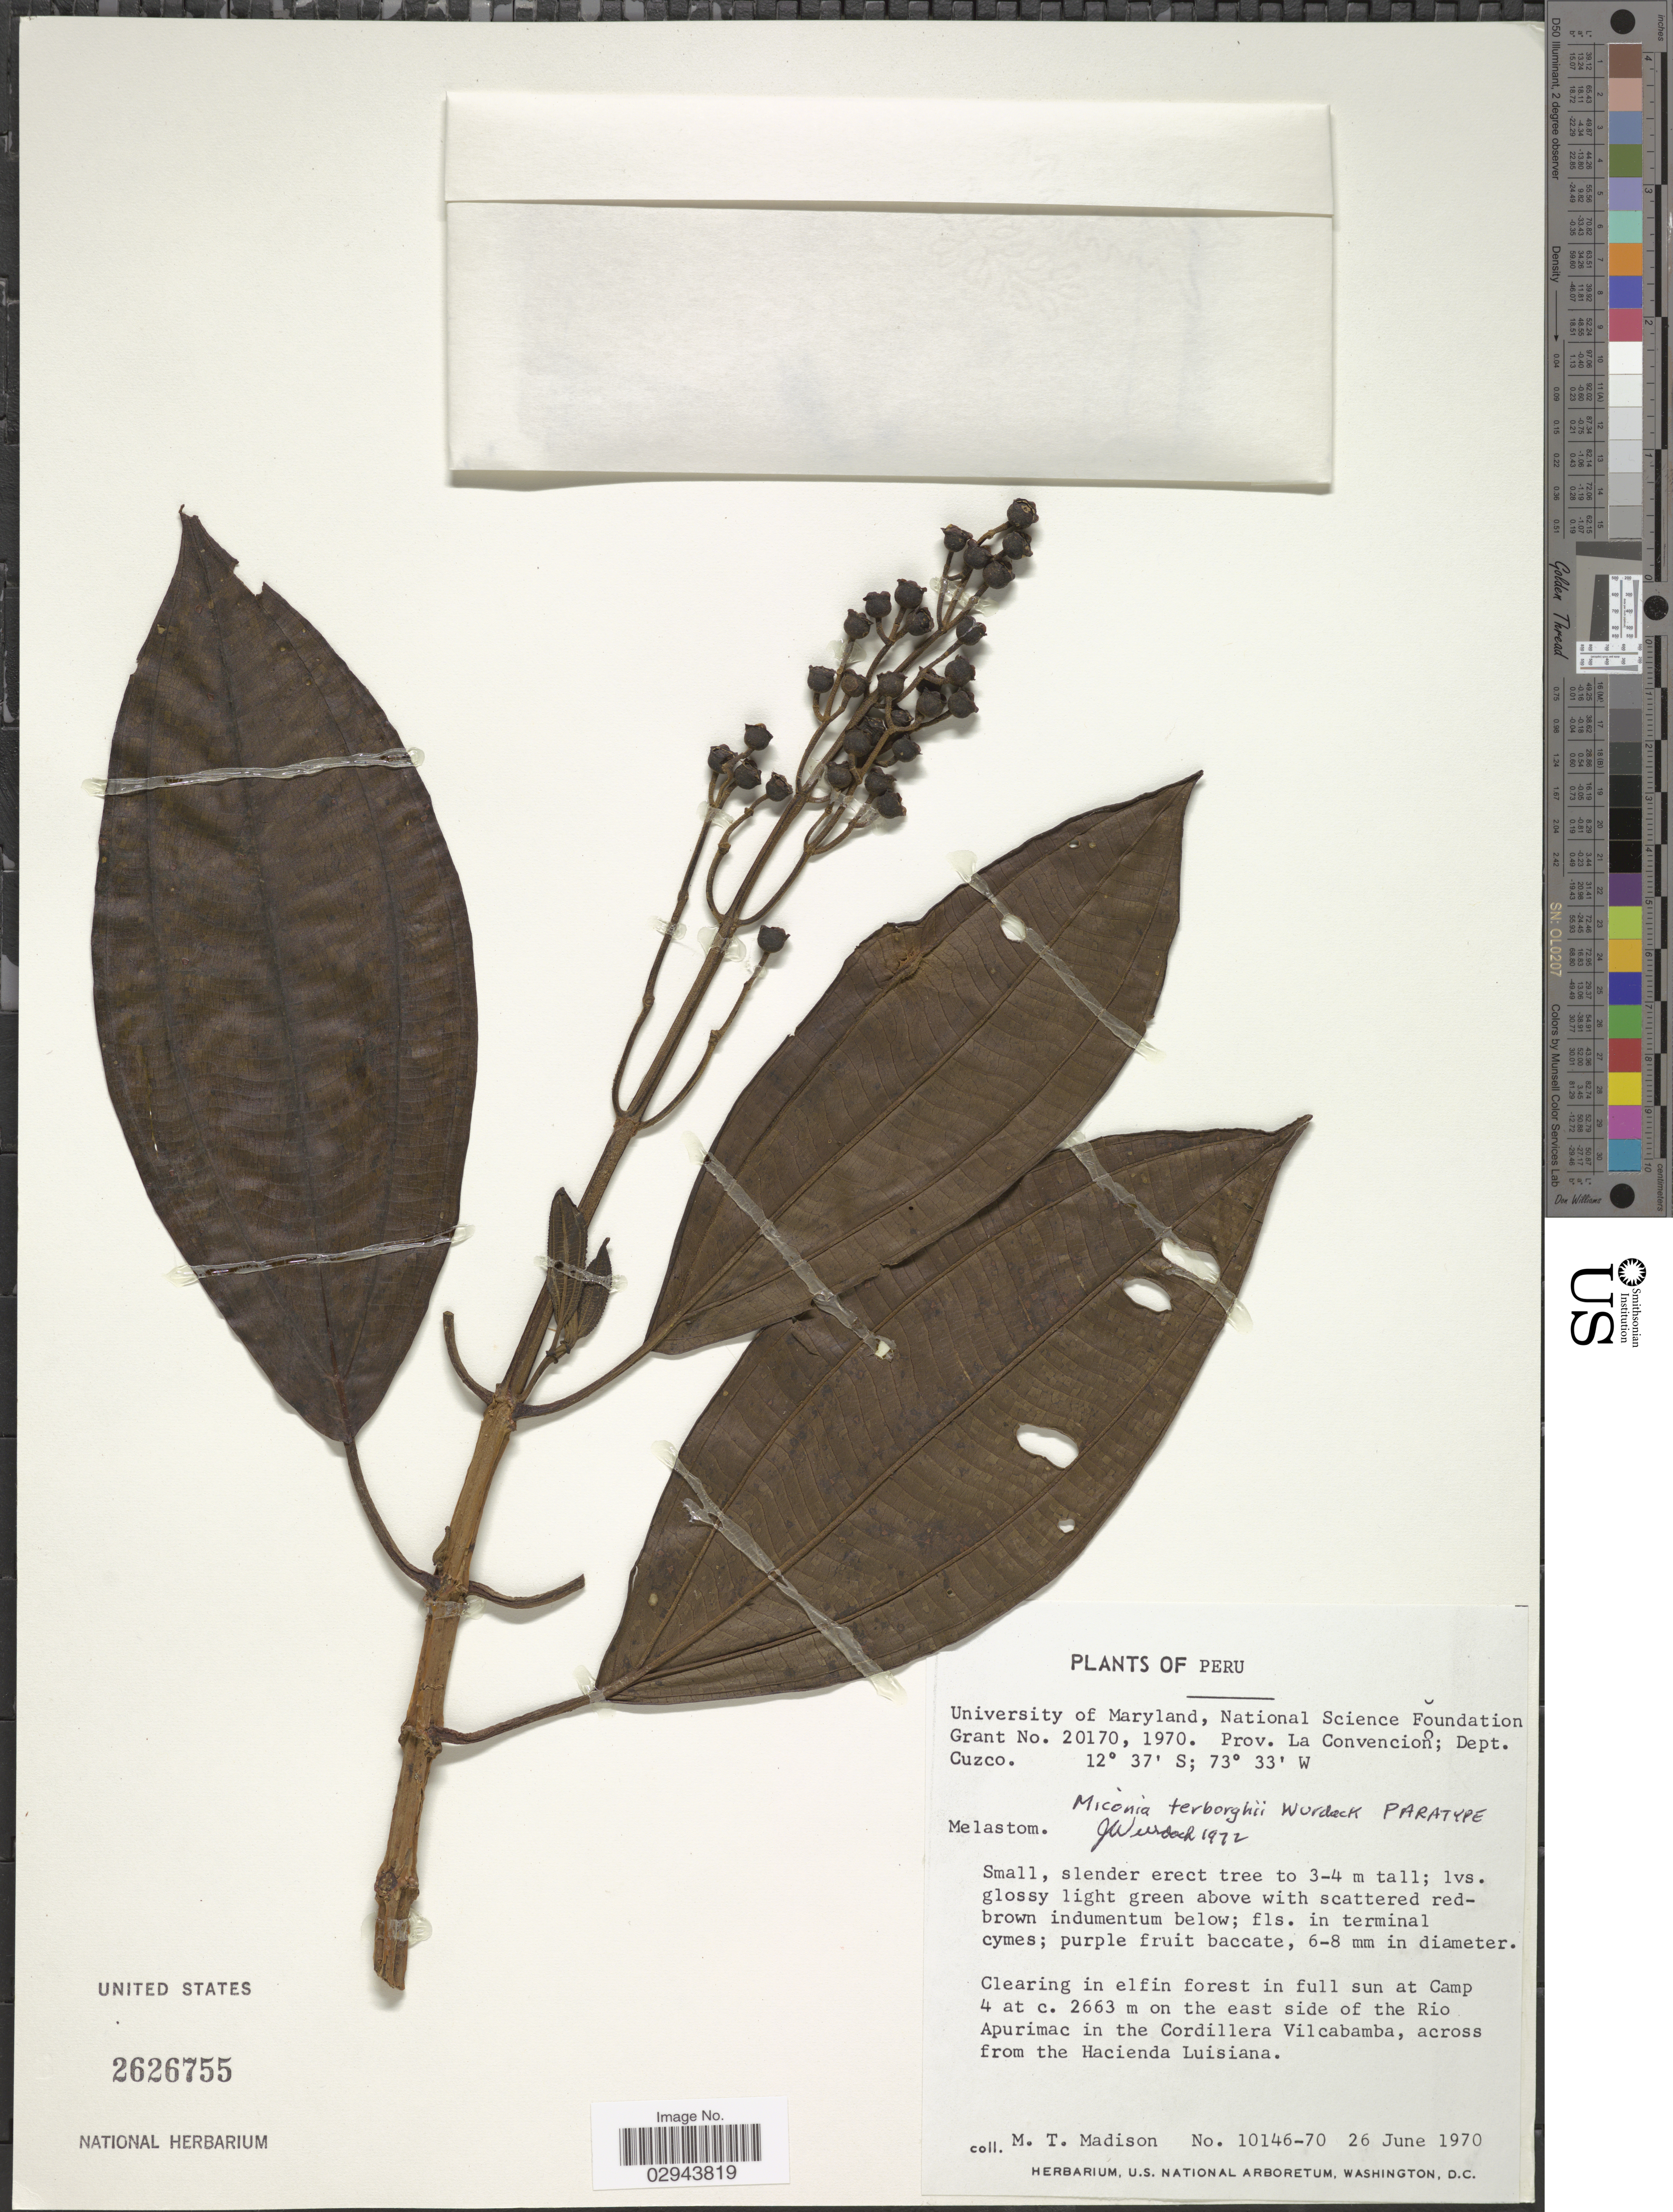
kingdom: Plantae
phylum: Tracheophyta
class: Magnoliopsida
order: Myrtales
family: Melastomataceae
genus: Miconia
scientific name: Miconia terborghii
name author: Wurdack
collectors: M. T. Madison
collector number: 10146-70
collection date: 1970-06-26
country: Peru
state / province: Cusco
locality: Prov. La Convencion; Dept. Cuzco. On the east side of the Rio Apurimac in the Cordillera Vilcabamba, across from the Hacienda Luisiana. Camp 4.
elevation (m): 2663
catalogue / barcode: US 2626755